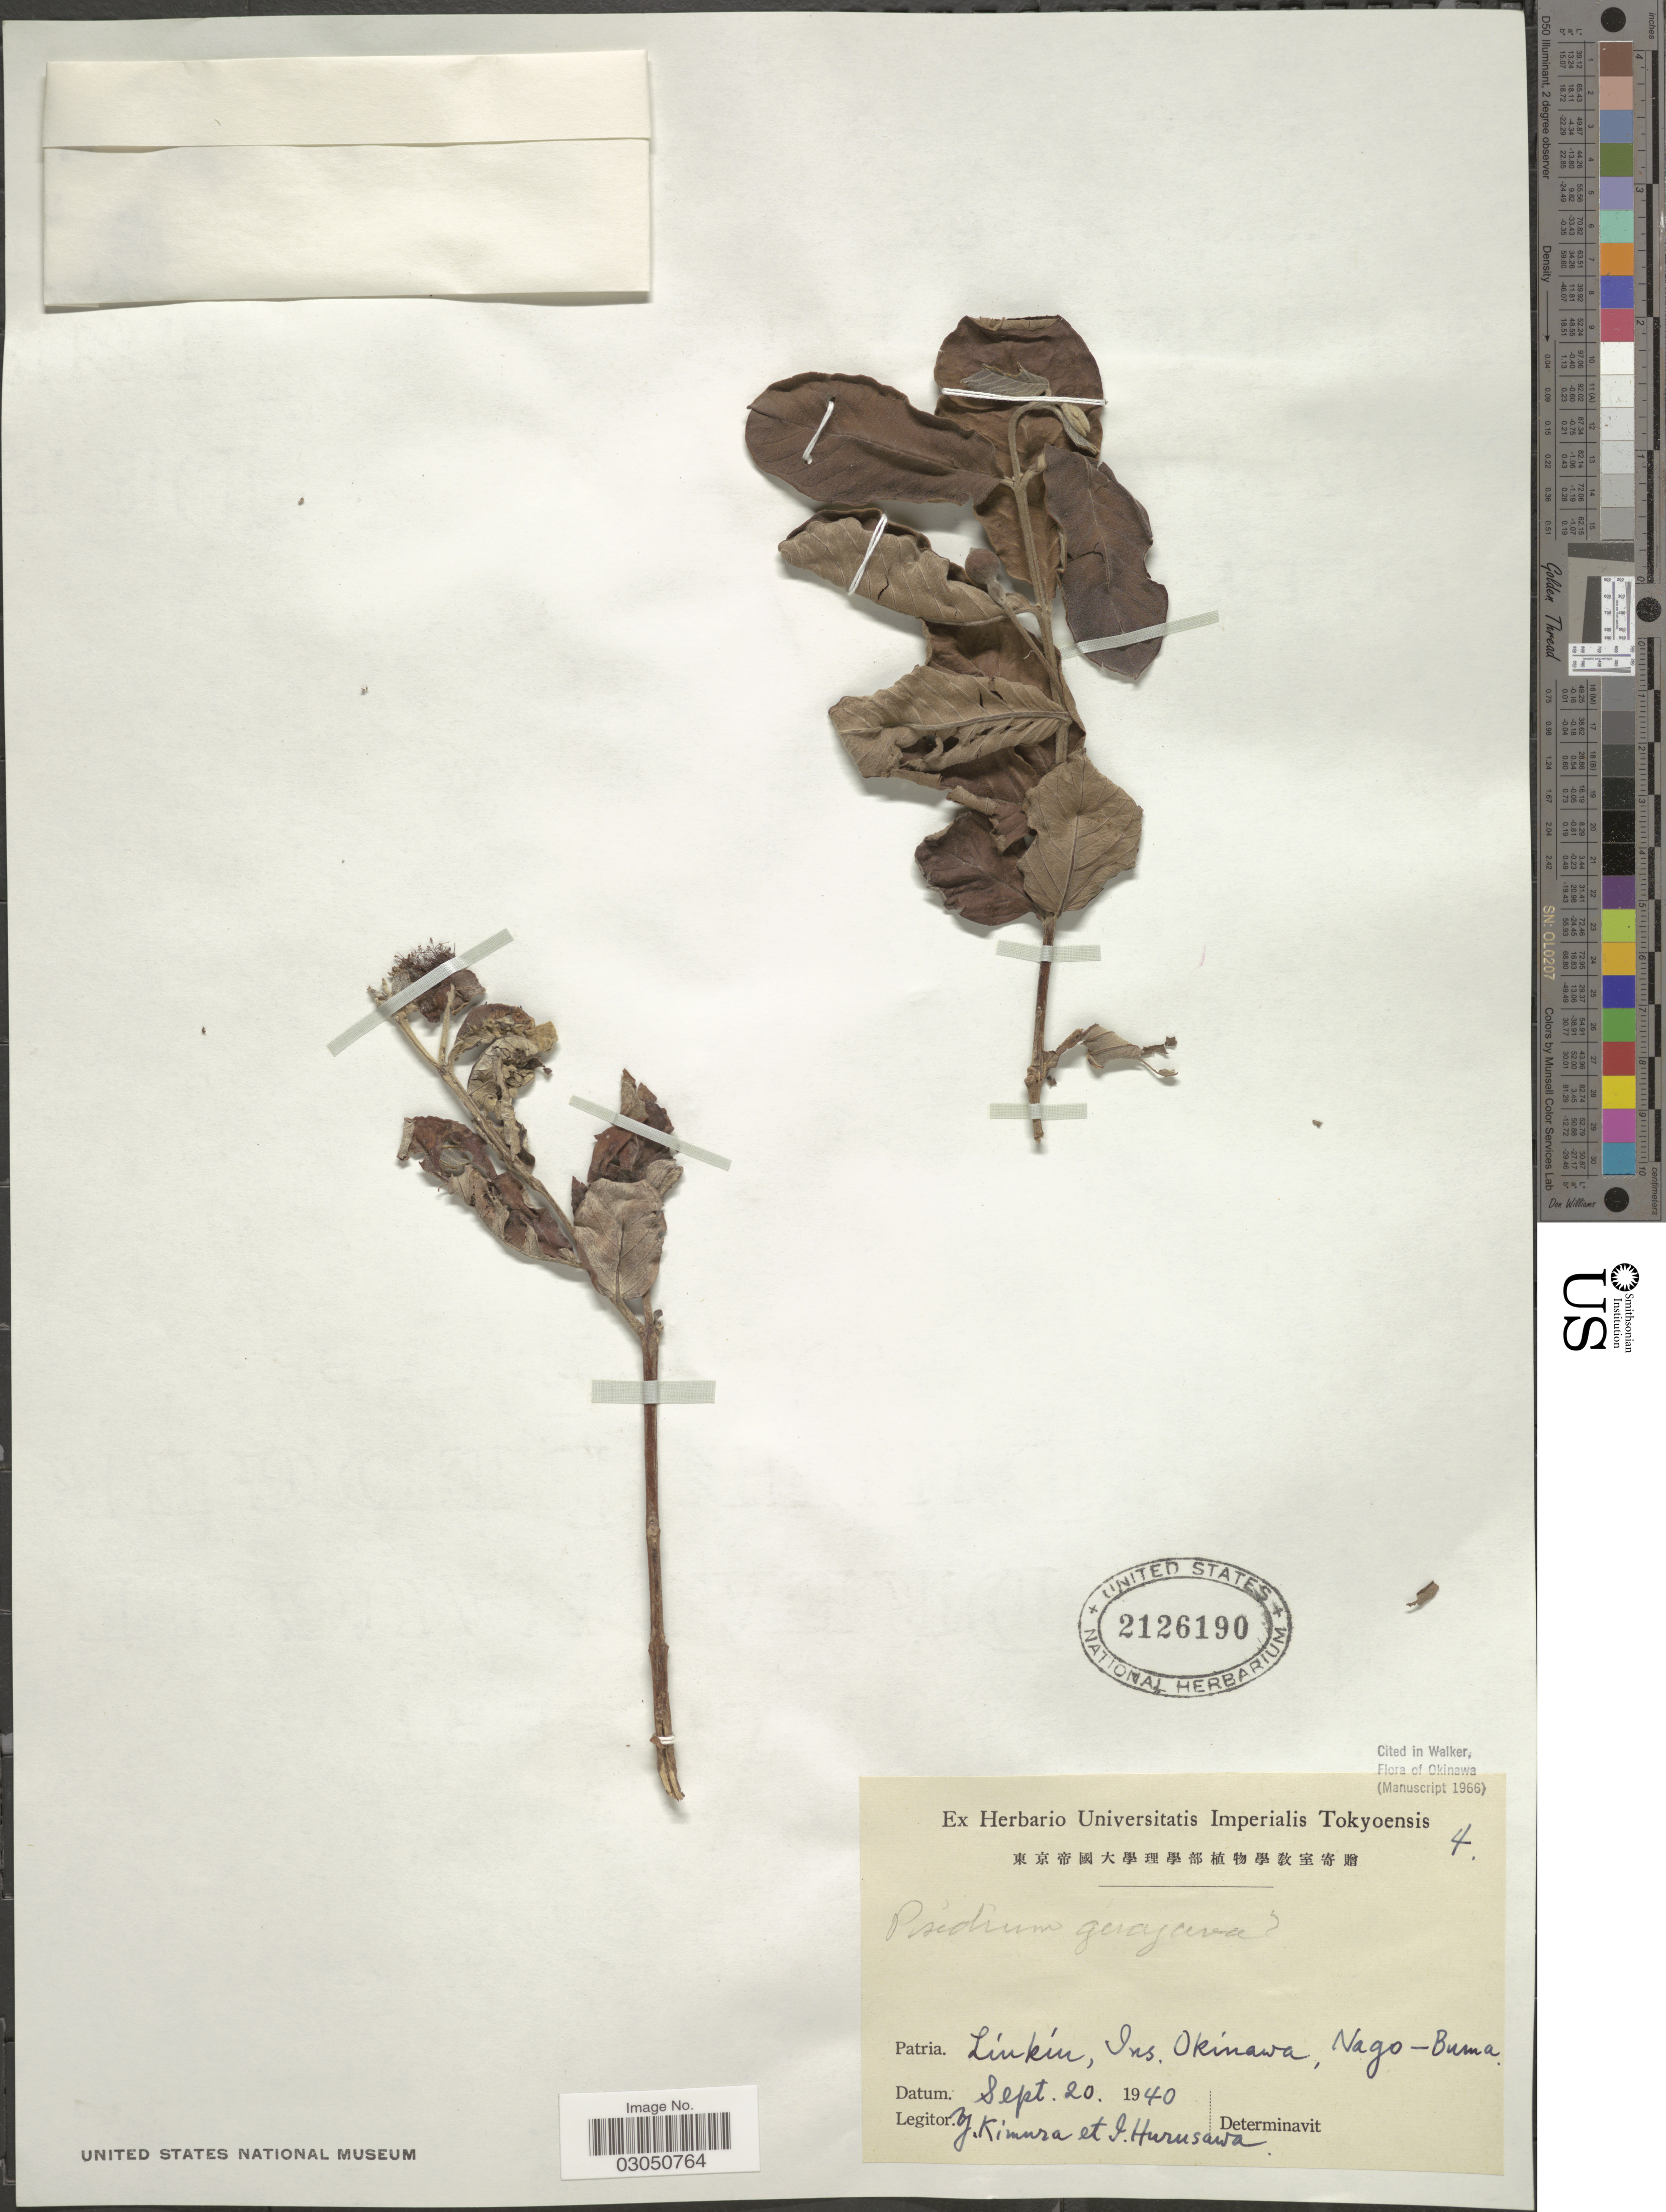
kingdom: Plantae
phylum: Tracheophyta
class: Magnoliopsida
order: Myrtales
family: Myrtaceae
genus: Psidium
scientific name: Psidium guajava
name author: L.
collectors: Y. Kimura & I. Hurusawa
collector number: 4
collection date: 1940-09-20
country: Japan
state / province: Okinawa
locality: Liukiu, Ins. Okinawa, Nago-Buma.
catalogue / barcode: US 2126190